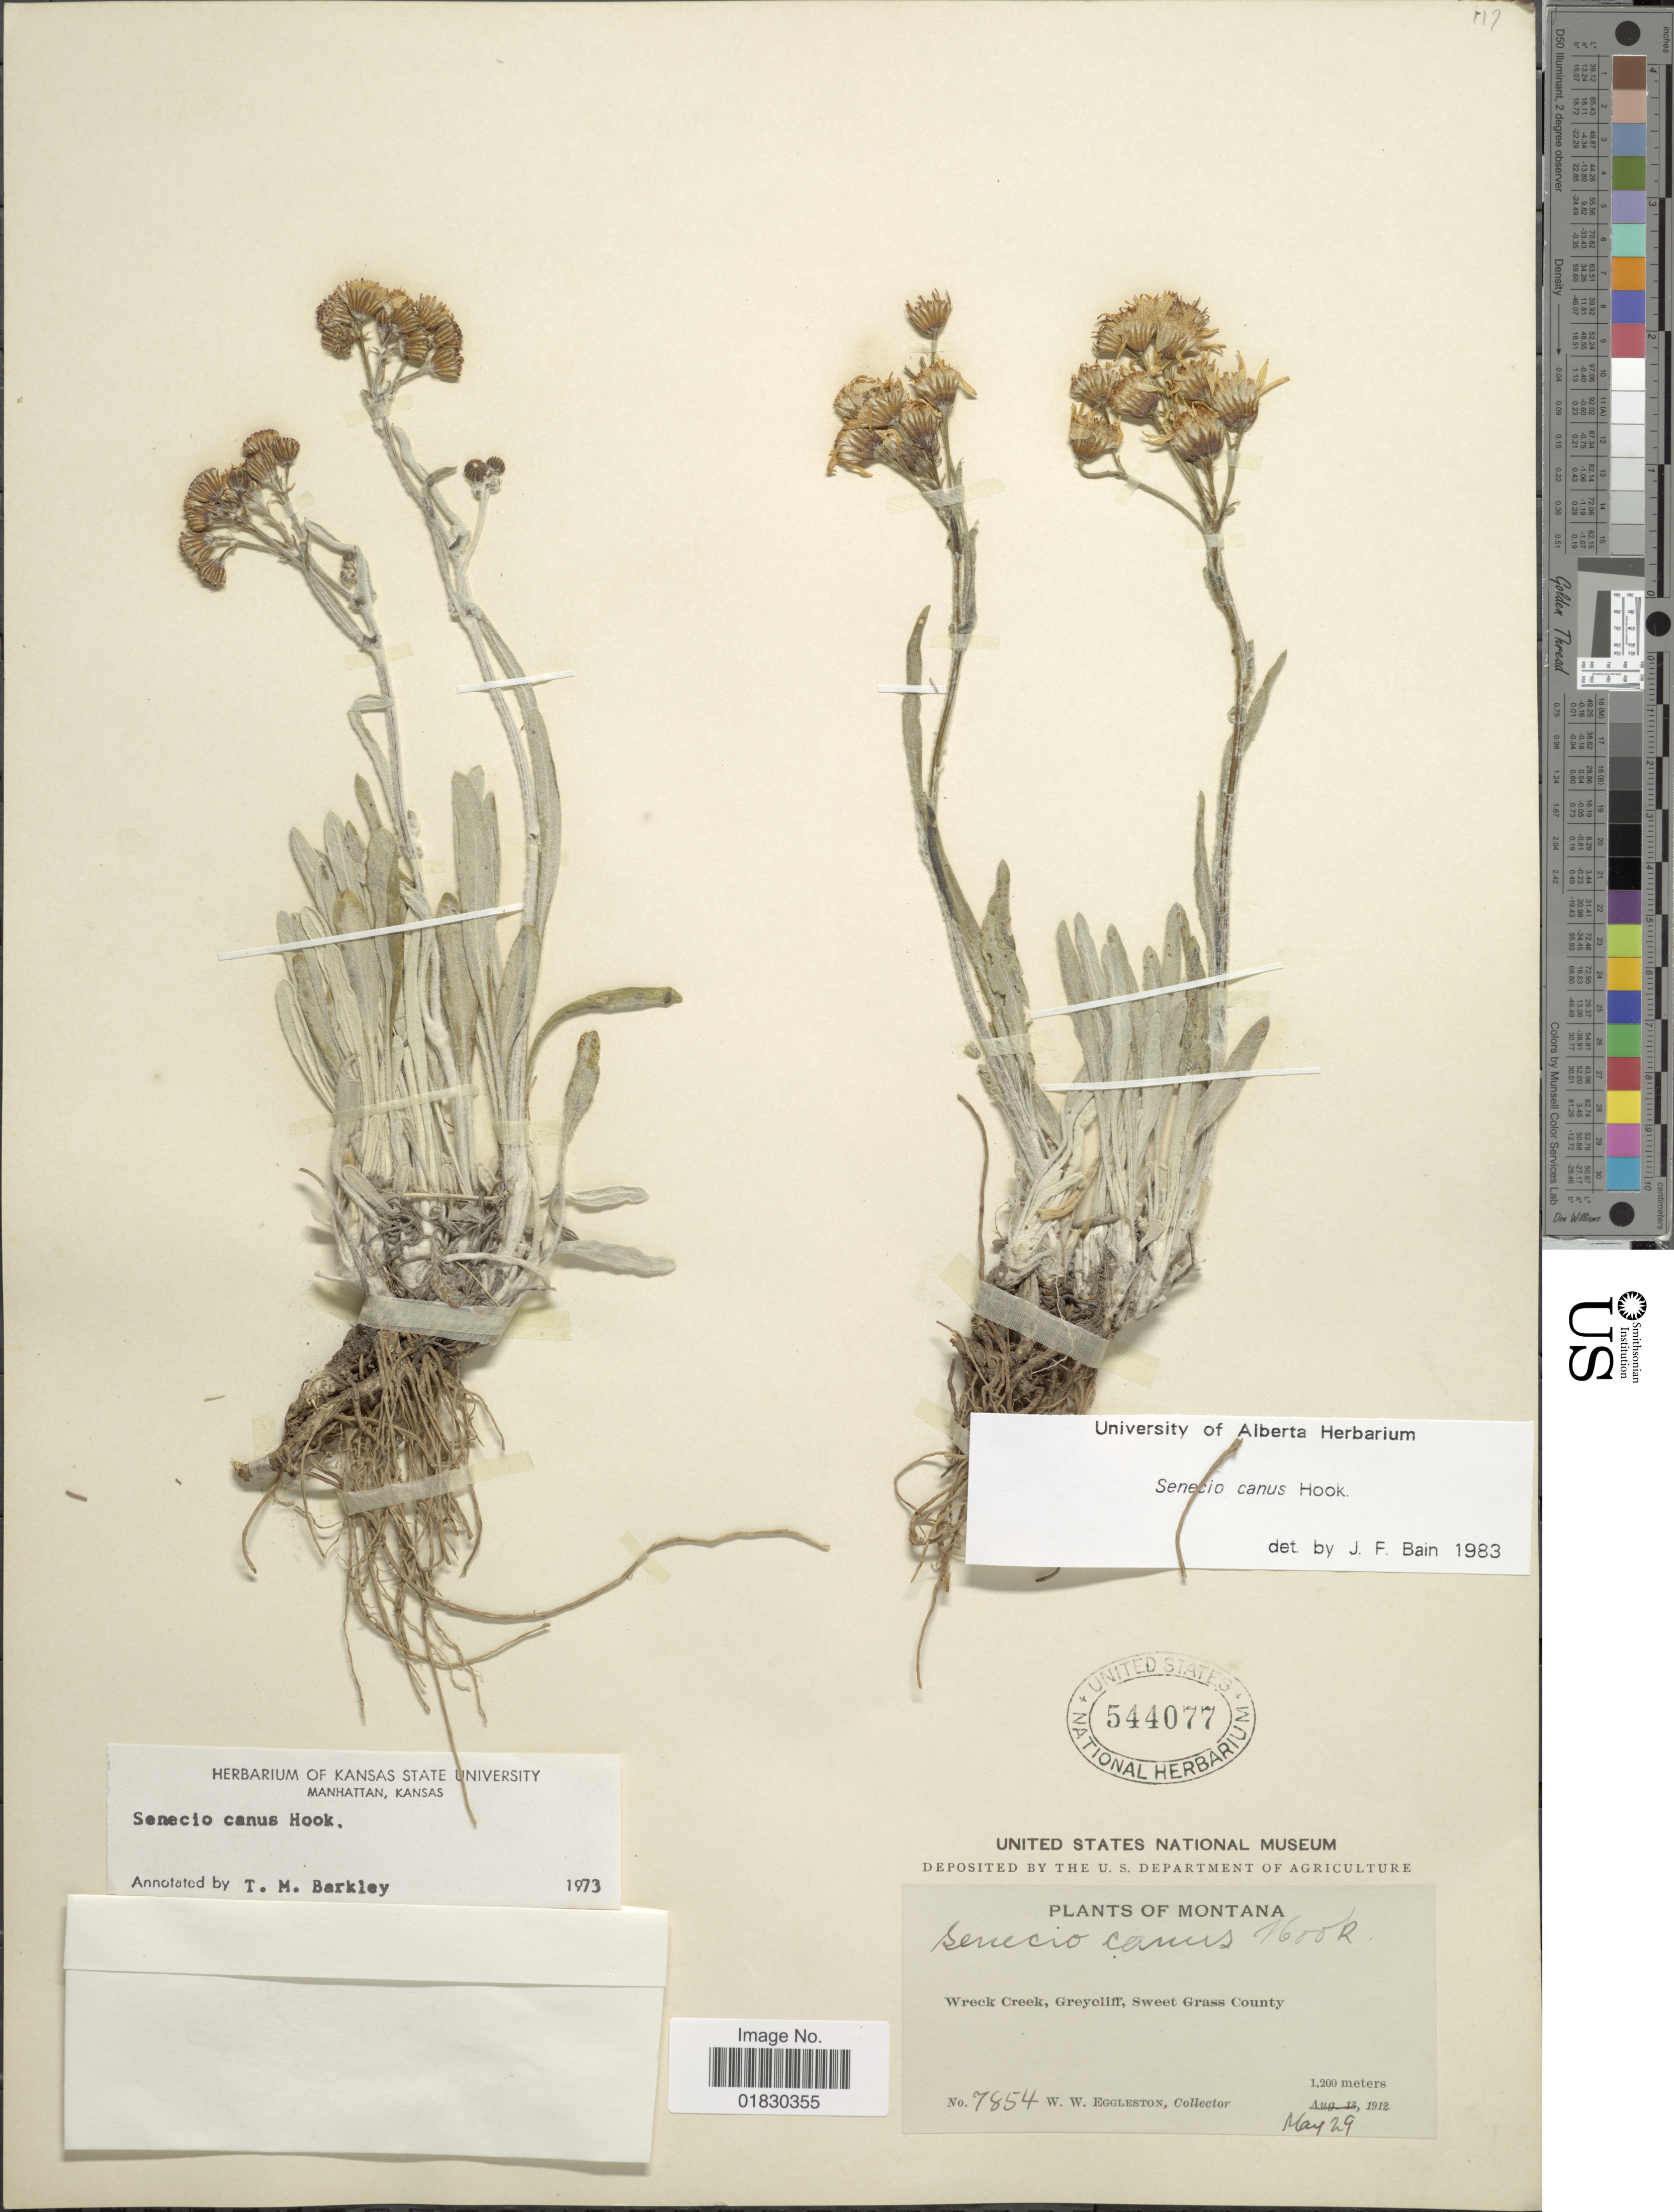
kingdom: Plantae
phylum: Tracheophyta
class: Magnoliopsida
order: Asterales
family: Asteraceae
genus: Packera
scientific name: Packera cana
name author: (Hook.) W.A. Weber & Á. Löve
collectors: W. W. Eggleston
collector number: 7854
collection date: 1912-05-29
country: United States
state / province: Montana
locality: Wreck Creek, Greycliff, Sweet Grass County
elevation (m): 1200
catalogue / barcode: US 544077